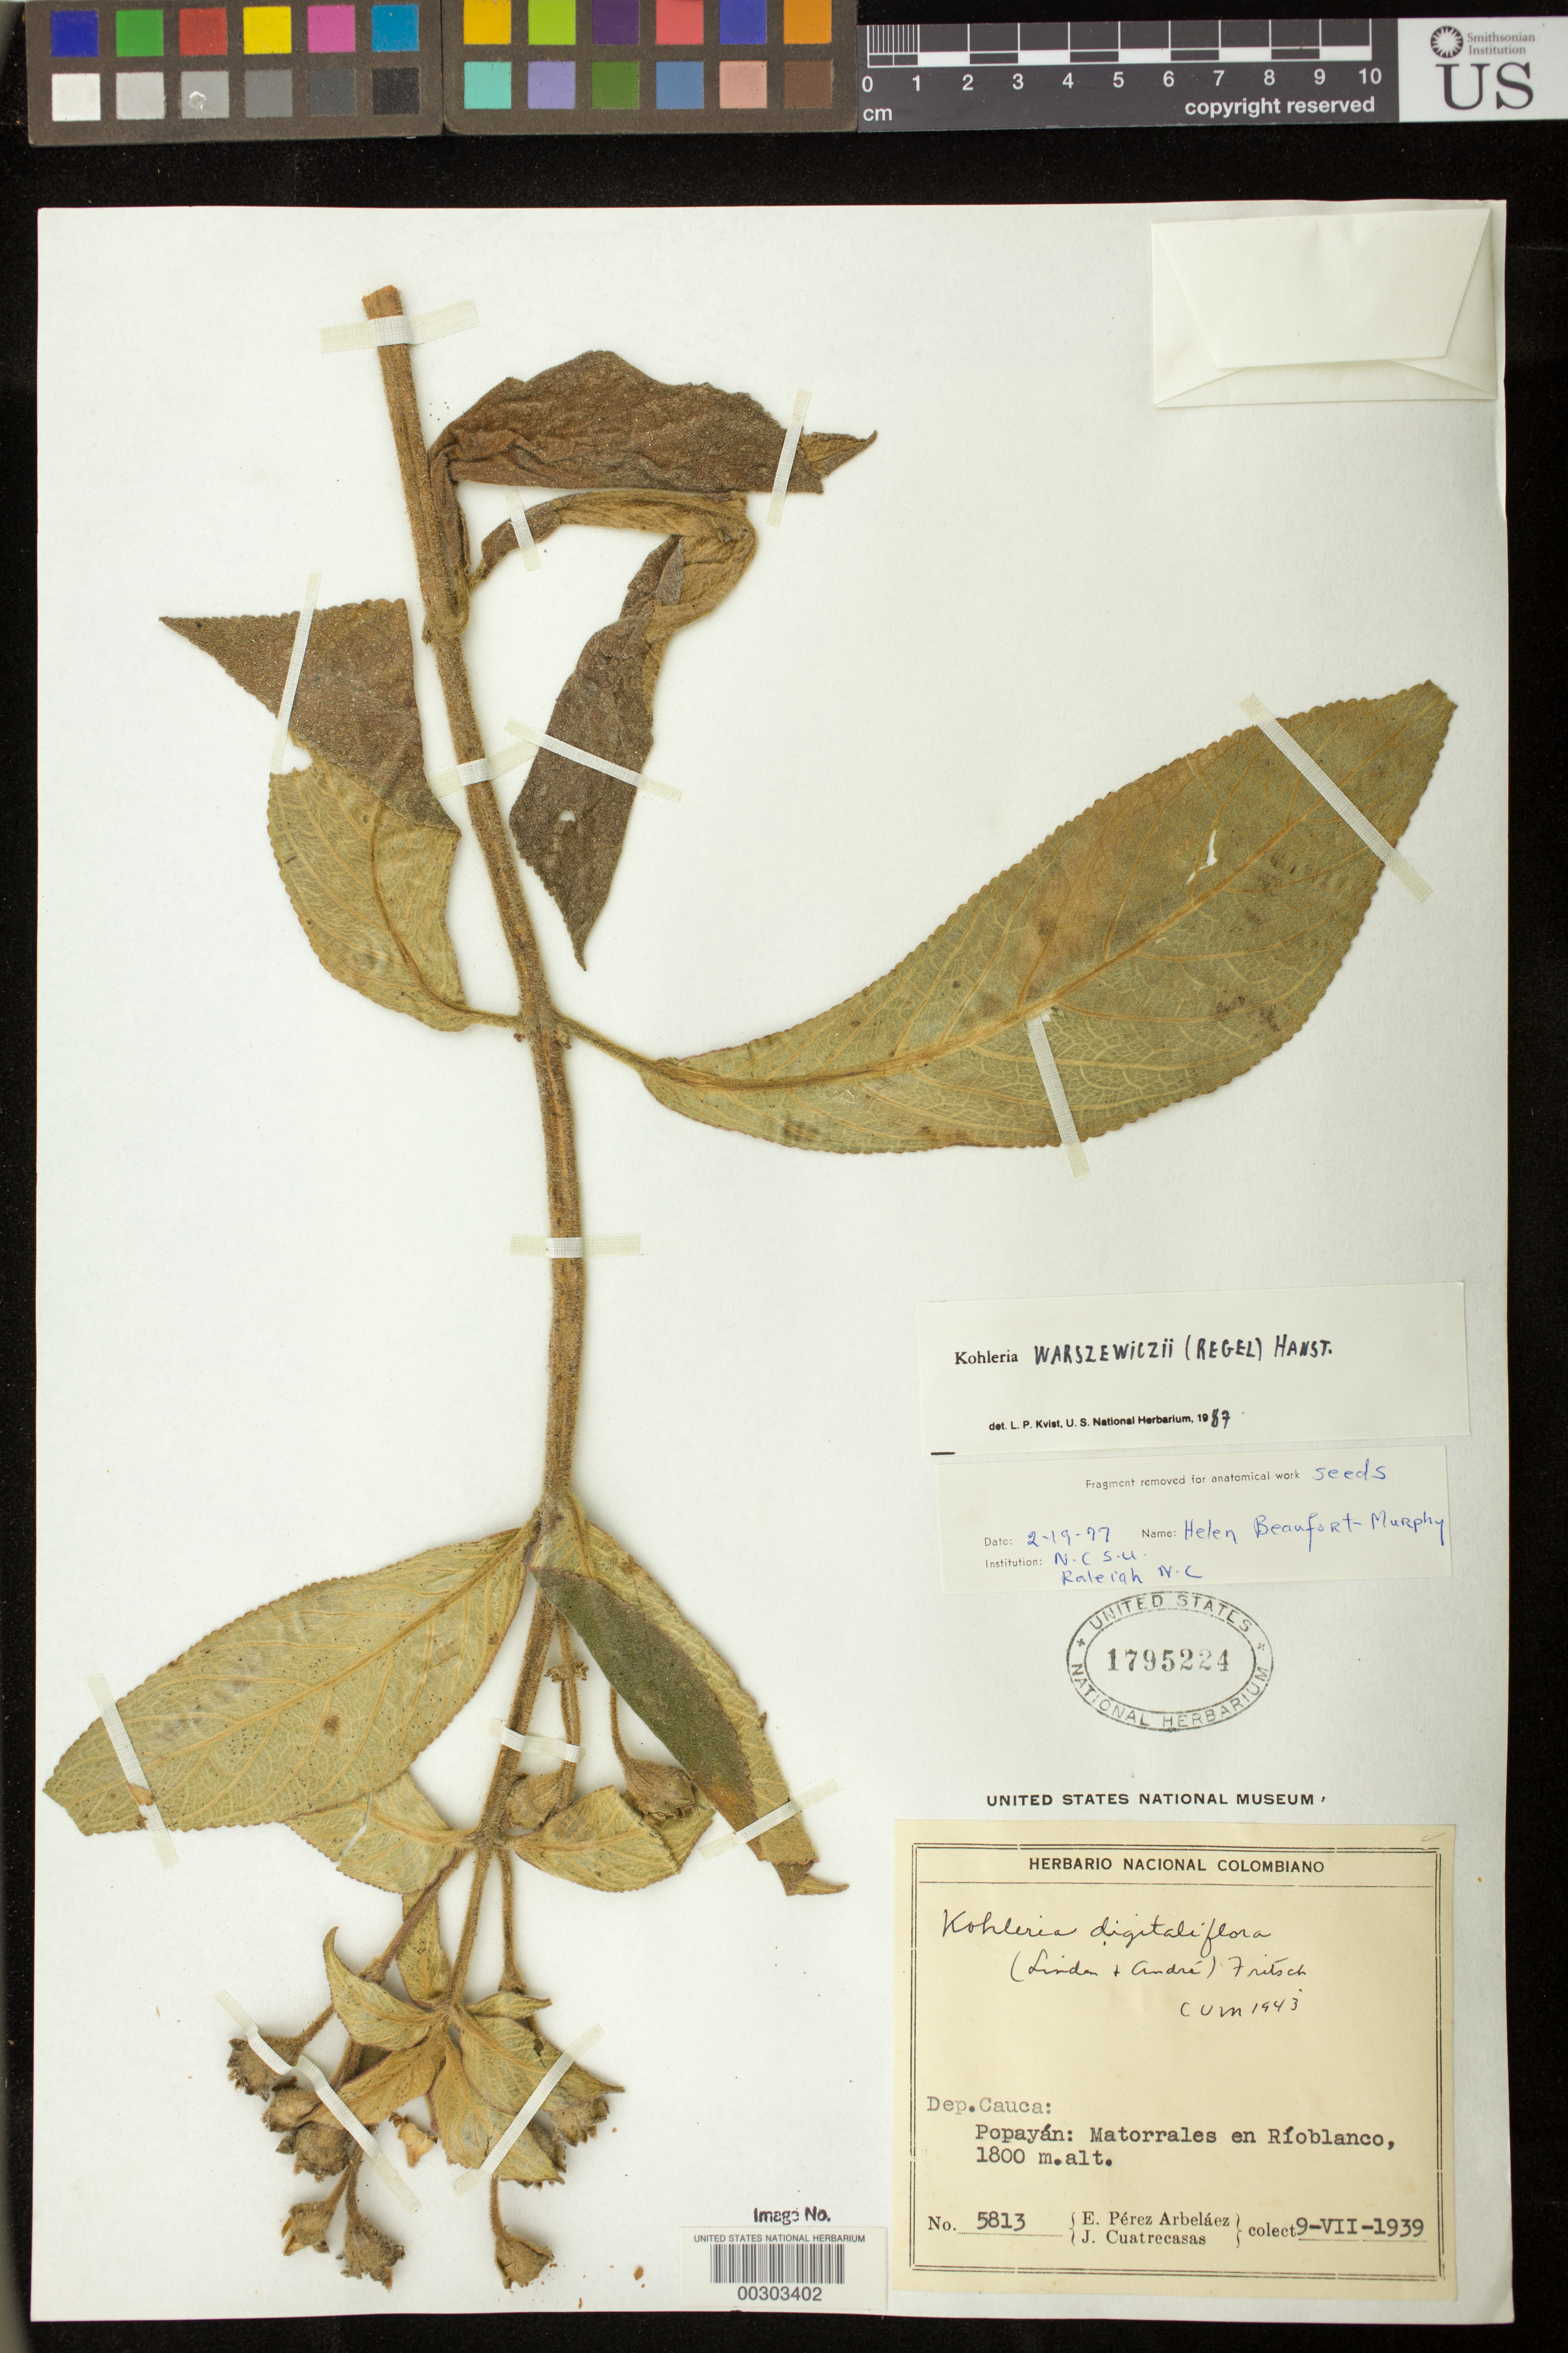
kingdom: Plantae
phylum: Tracheophyta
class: Magnoliopsida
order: Lamiales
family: Gesneriaceae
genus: Kohleria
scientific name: Kohleria warszewiczii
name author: (Regel) Hanst.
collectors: E. Pérez Arbeláez & J. Cuatrecasas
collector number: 5813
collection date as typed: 09 Jul 1939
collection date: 1939-07-09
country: Colombia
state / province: Cauca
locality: Popayan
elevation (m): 1800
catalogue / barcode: US 1795224